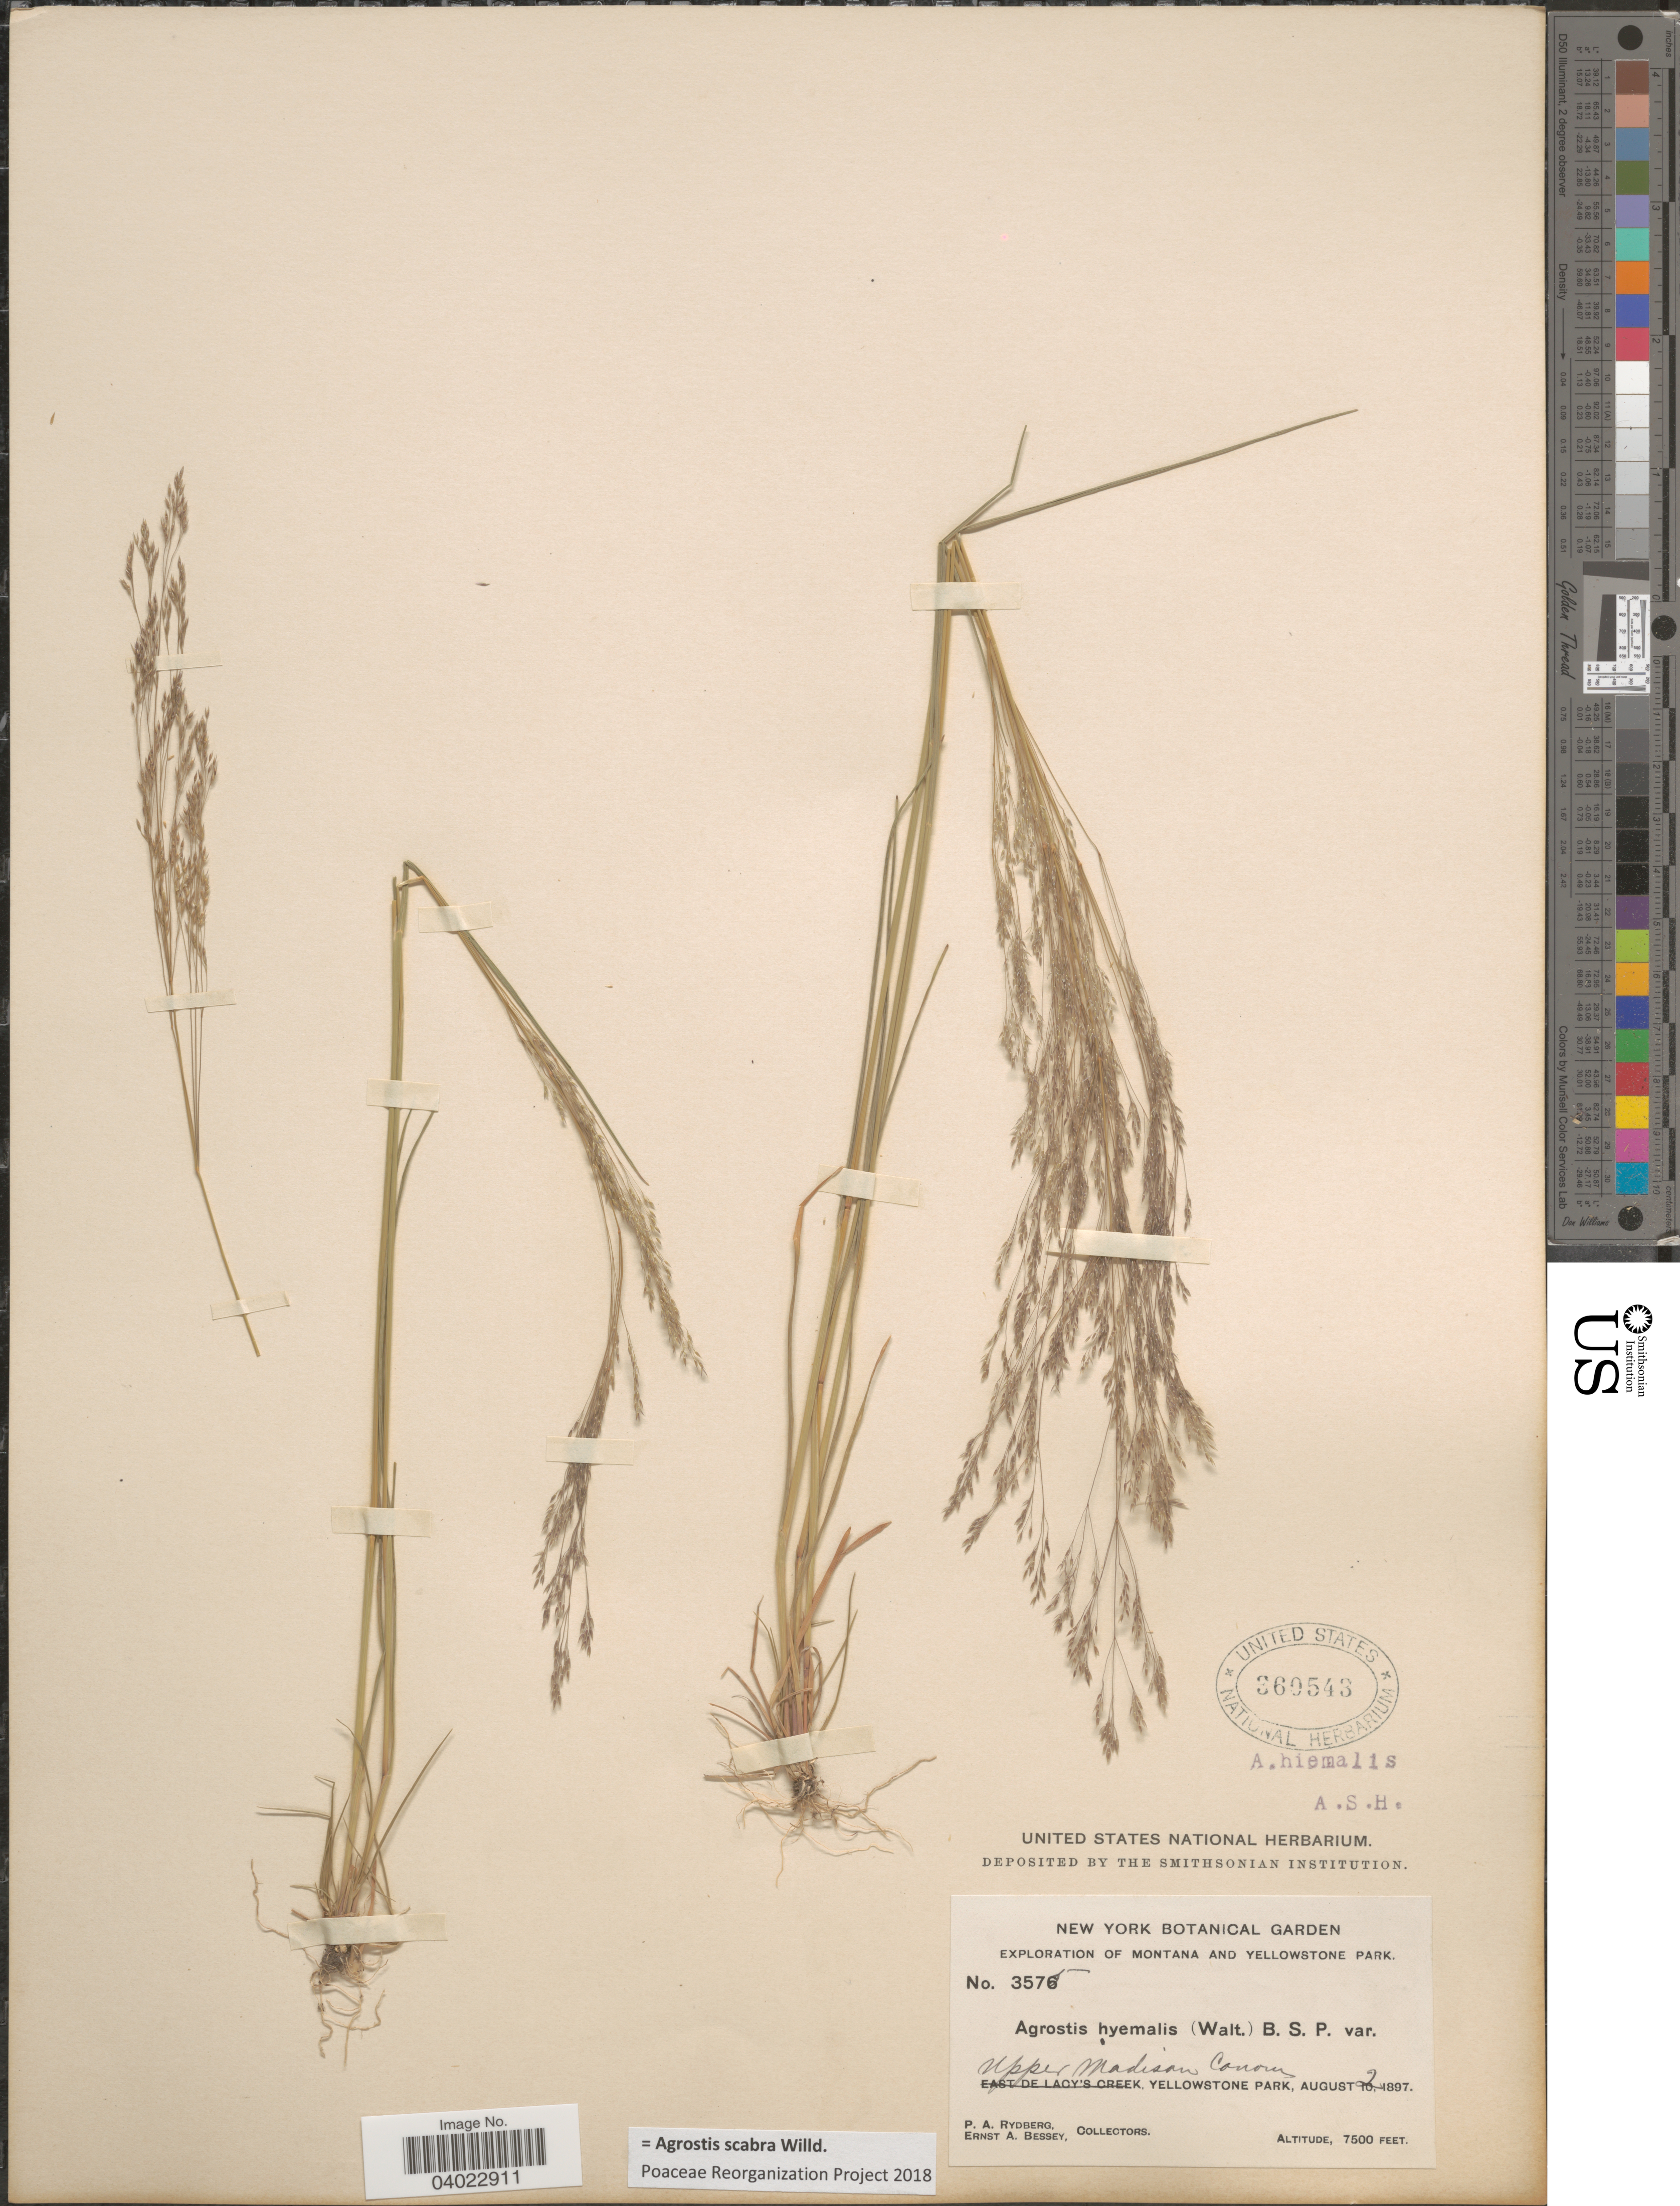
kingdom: Plantae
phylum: Tracheophyta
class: Liliopsida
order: Poales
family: Poaceae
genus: Agrostis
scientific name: Agrostis scabra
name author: Willd.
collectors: P. A. Rydberg & E. A. Bessey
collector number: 3575*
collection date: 1897-08-02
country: United States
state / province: Wyoming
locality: Upper Madison Canons, Yellowstone Park.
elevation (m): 2286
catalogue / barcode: US 360543